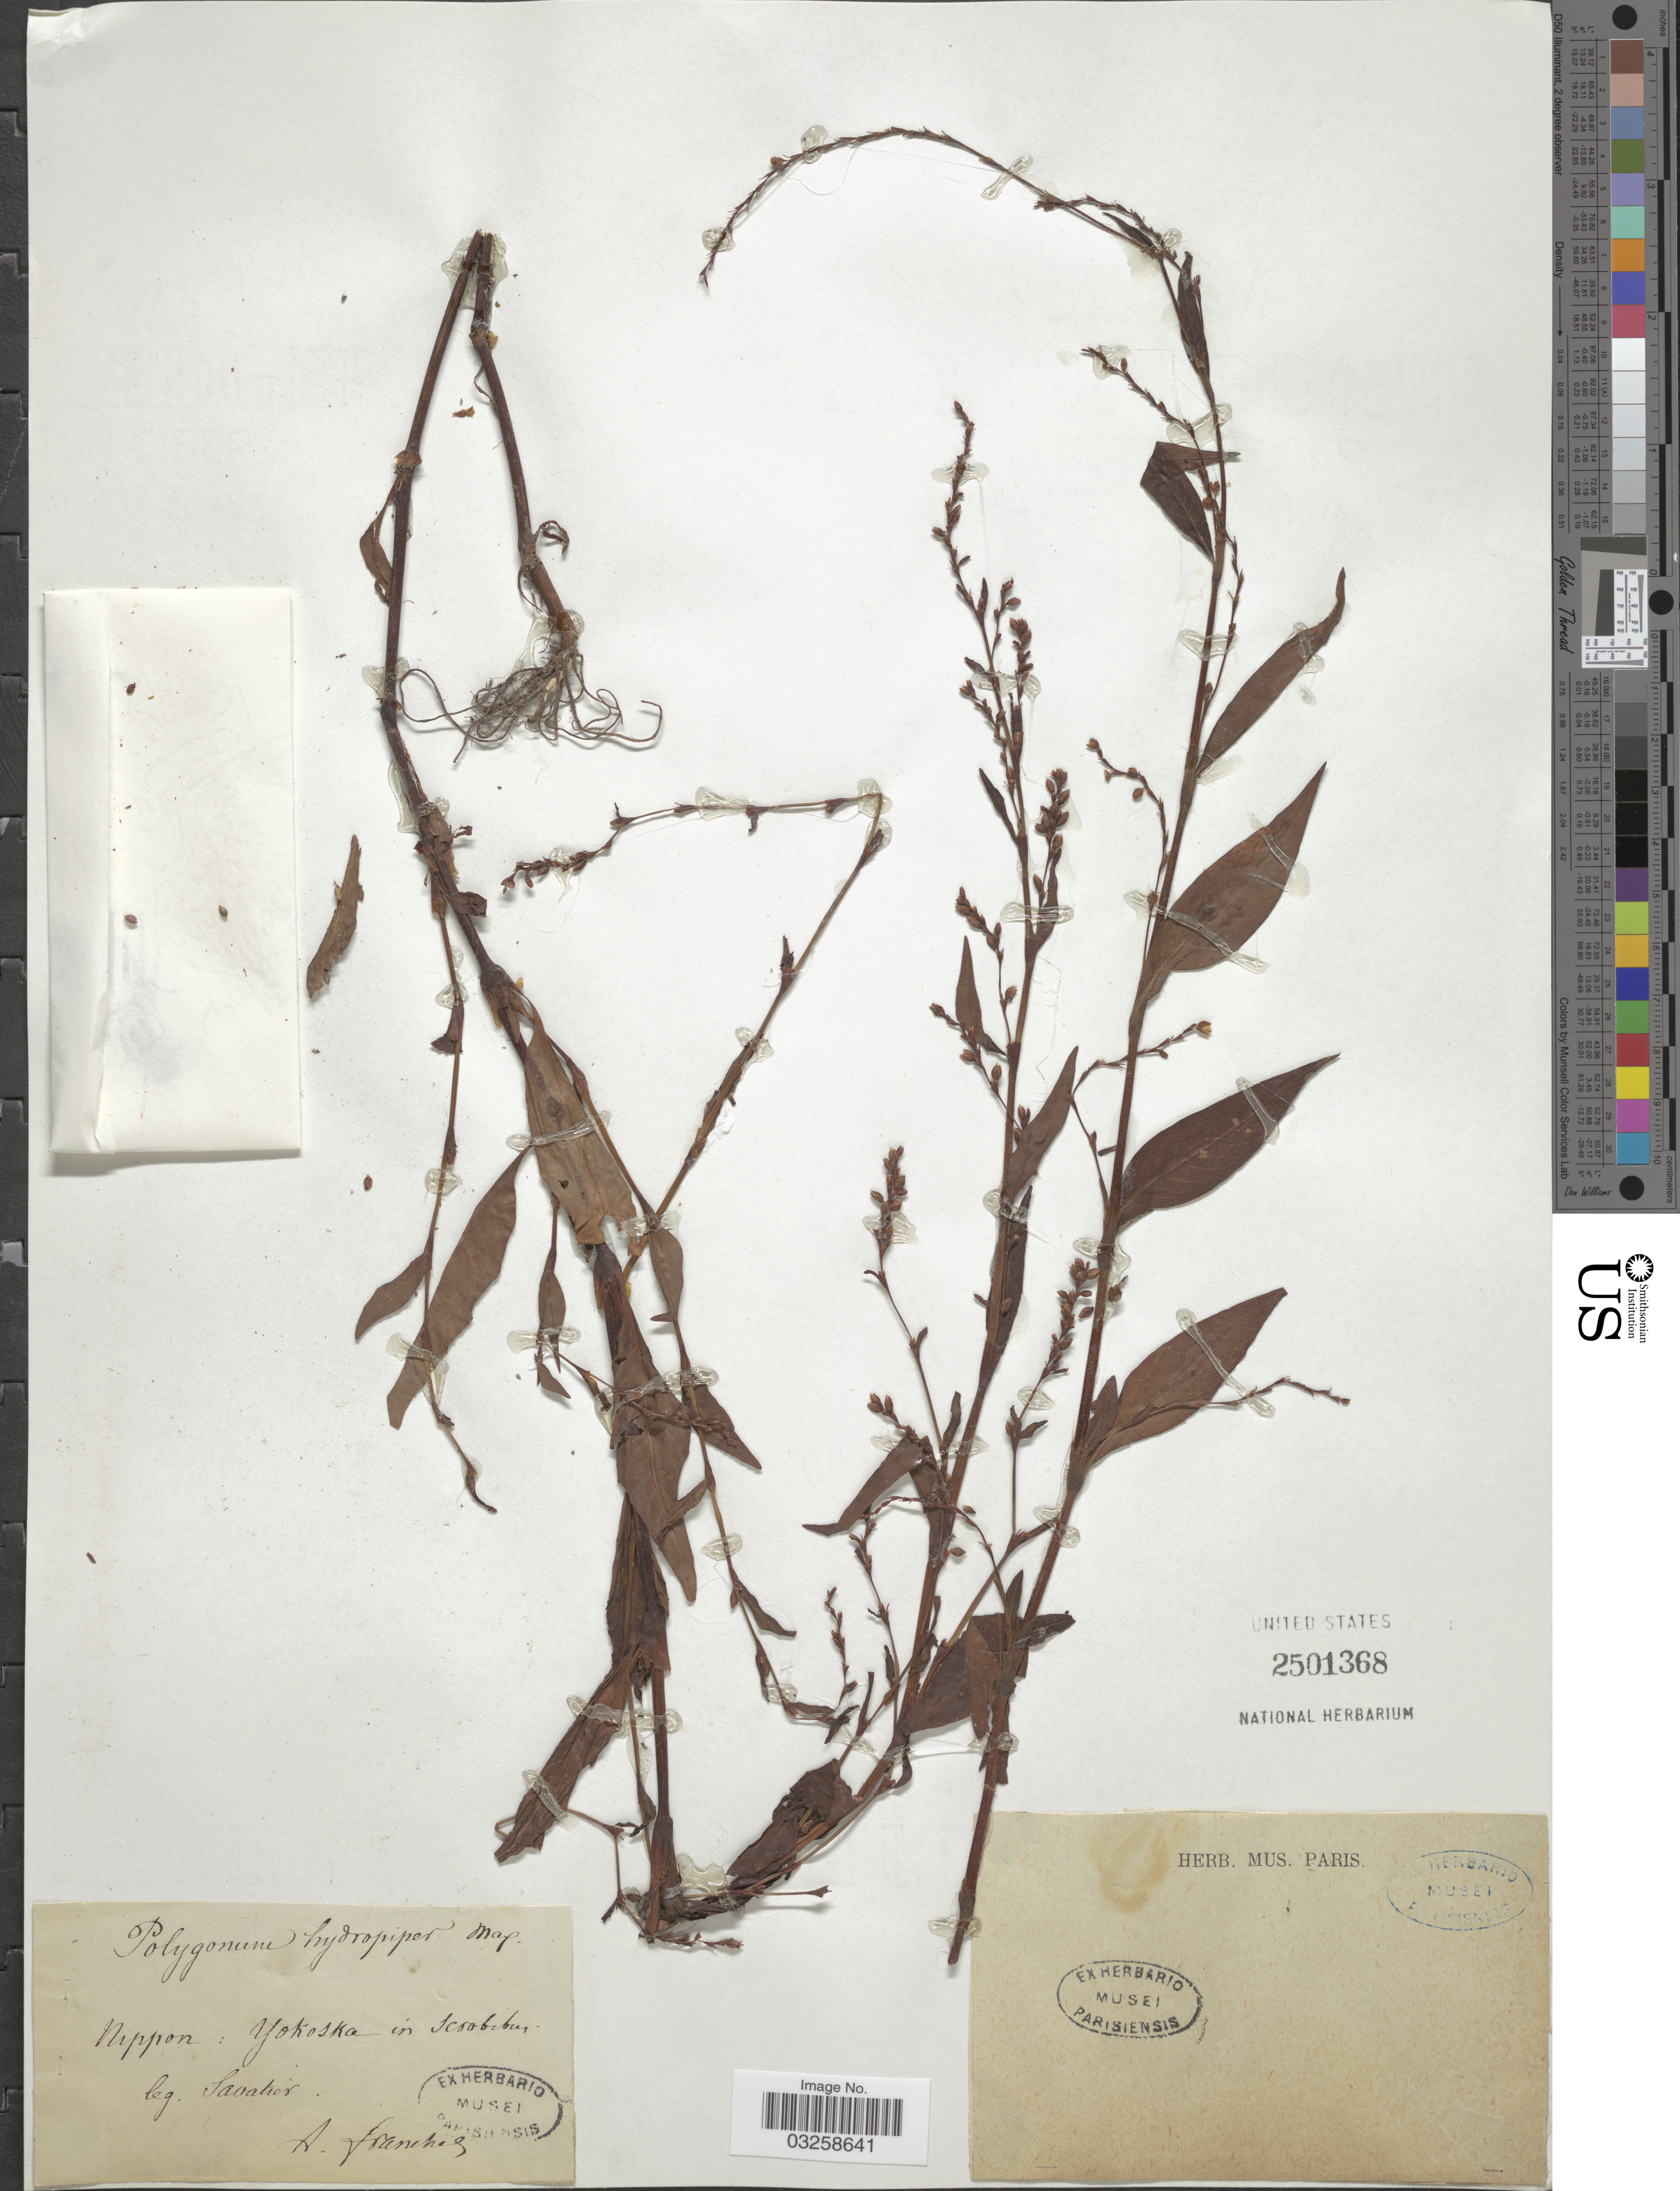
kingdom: Plantae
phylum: Tracheophyta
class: Magnoliopsida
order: Caryophyllales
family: Polygonaceae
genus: Polygonum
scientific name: Polygonum hydropiper var. hydropiper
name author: L.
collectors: Savatier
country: Japan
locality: Nippon: Yokoska in scrobibus.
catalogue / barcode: US 2501368